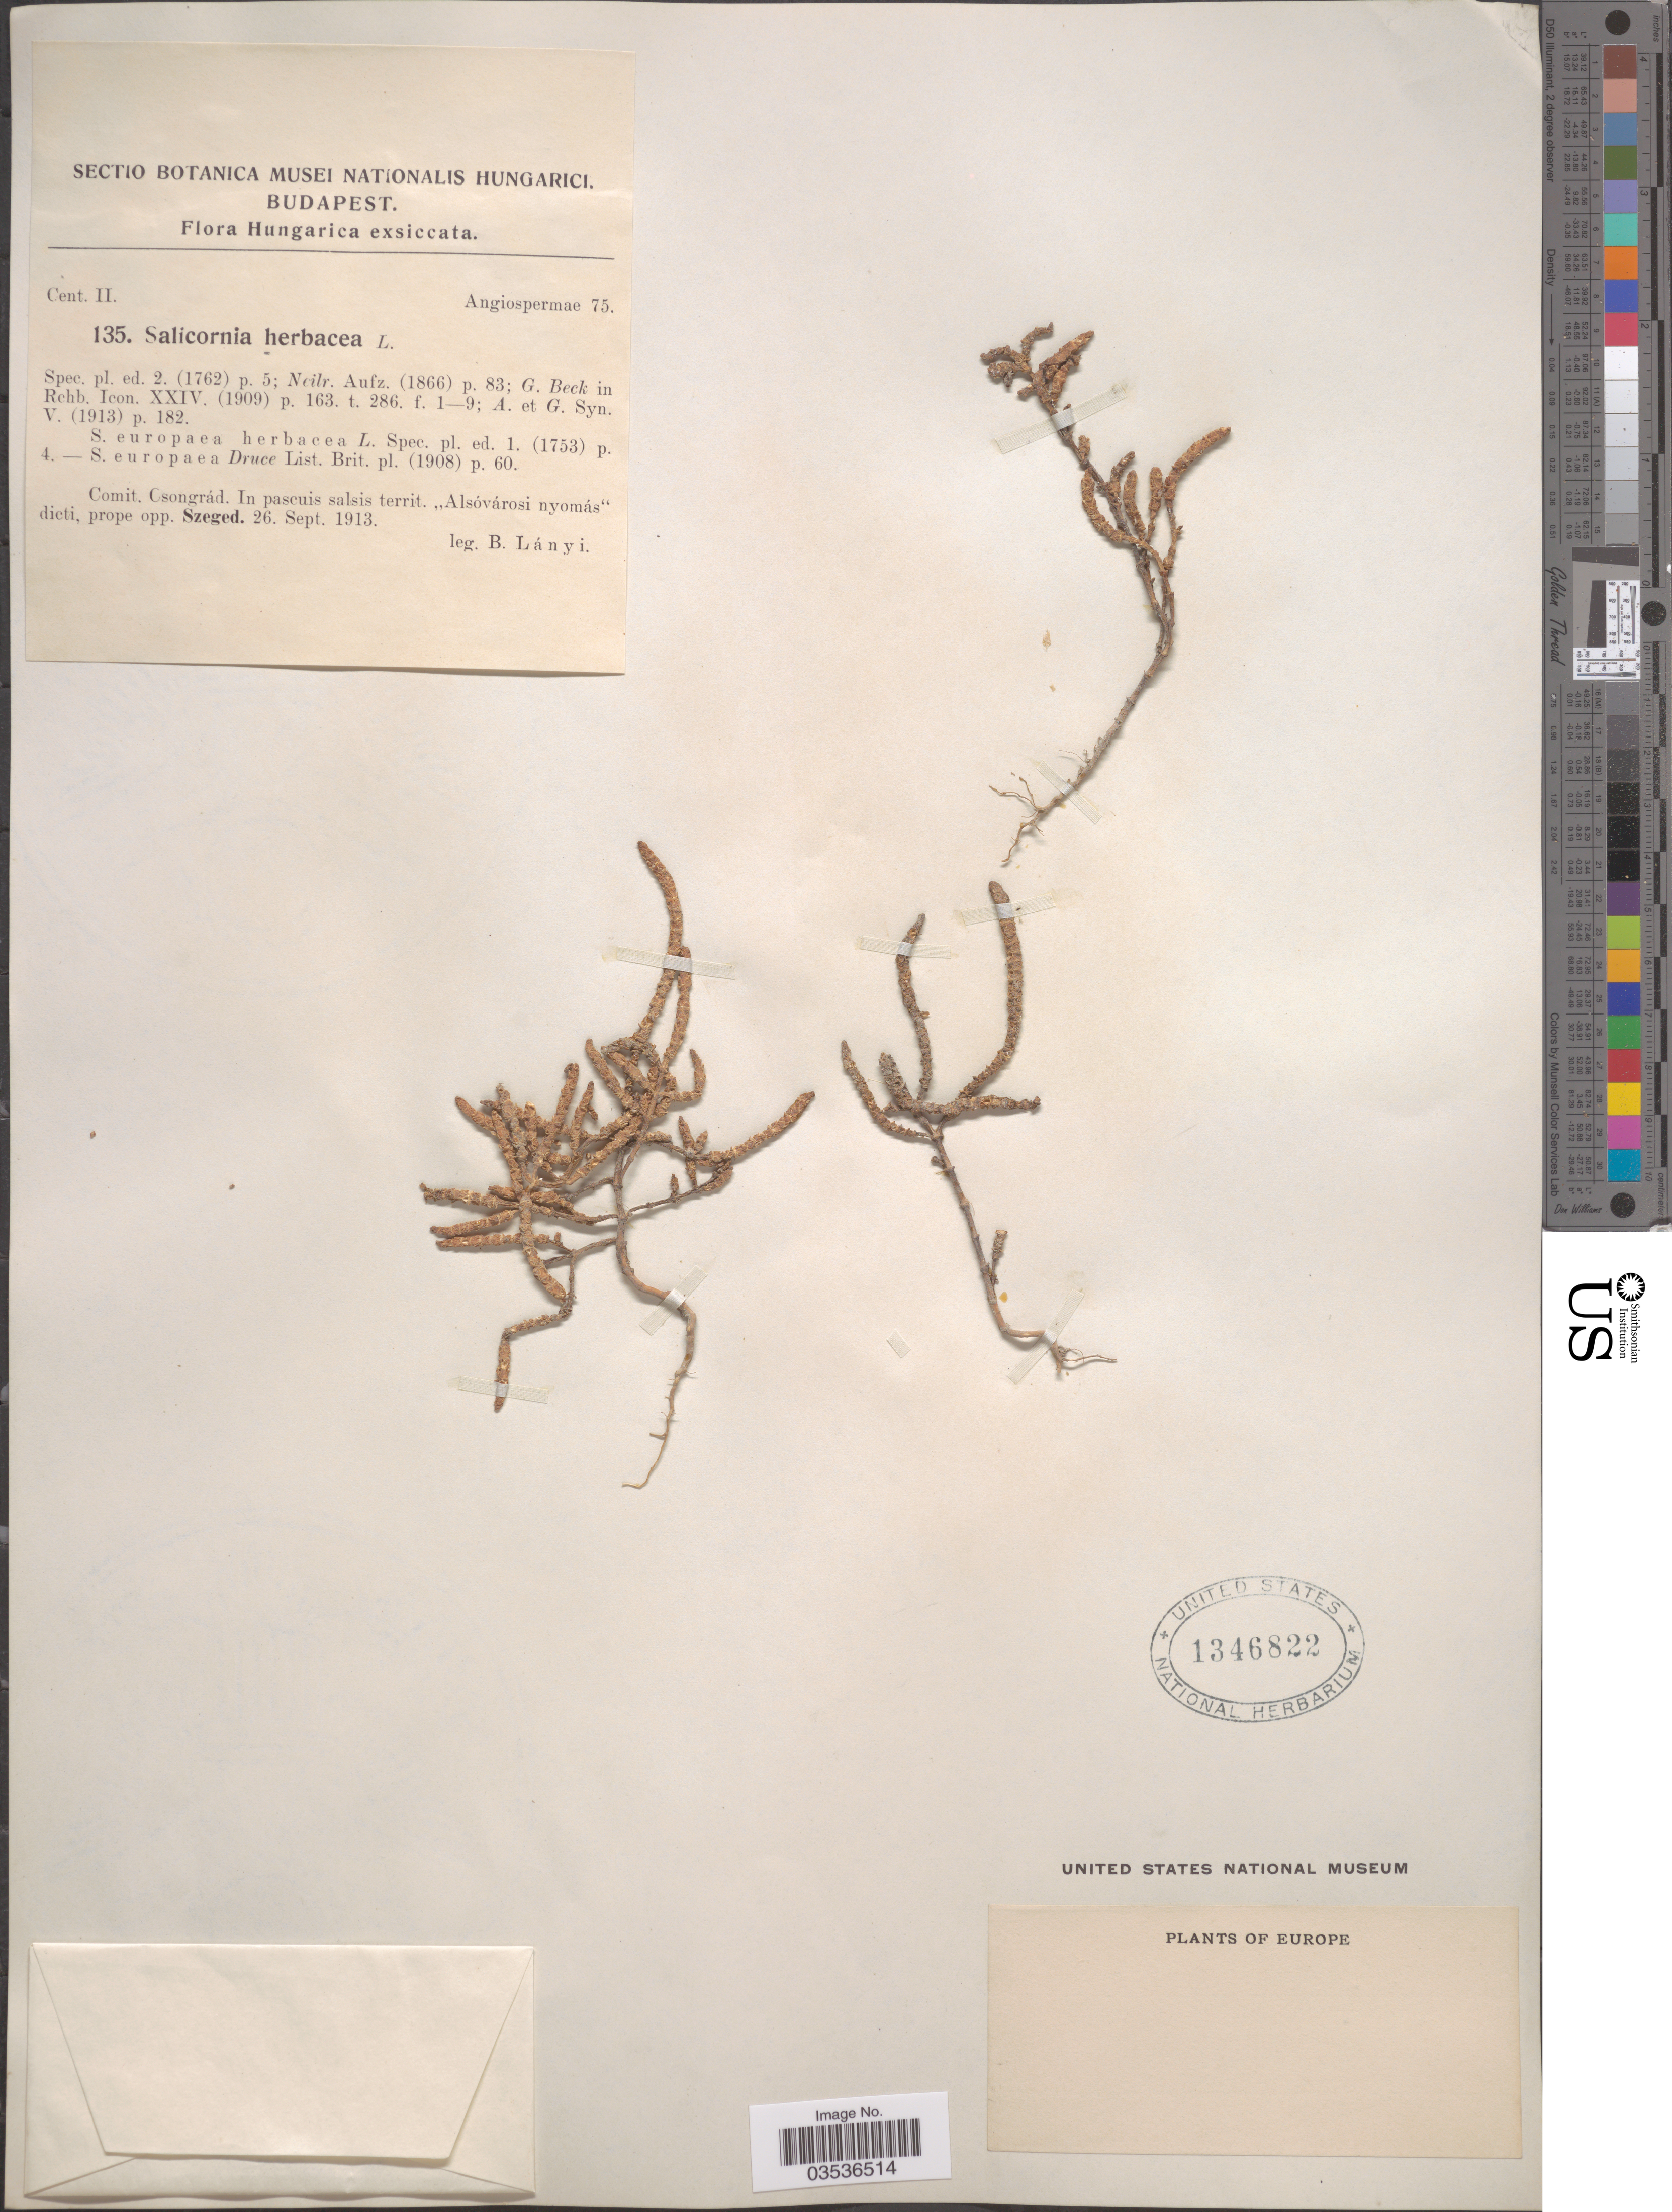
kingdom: Plantae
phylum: Tracheophyta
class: Magnoliopsida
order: Caryophyllales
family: Amaranthaceae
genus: Salicornia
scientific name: Salicornia herbacea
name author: L.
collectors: B. Lányi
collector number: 135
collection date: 1913-09-26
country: Hungary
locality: Comit. Csongrád. In pascuis salsis territ. "Alsóvárosi nyomás" dicti, prope opp. Szeged.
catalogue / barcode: US 1346822